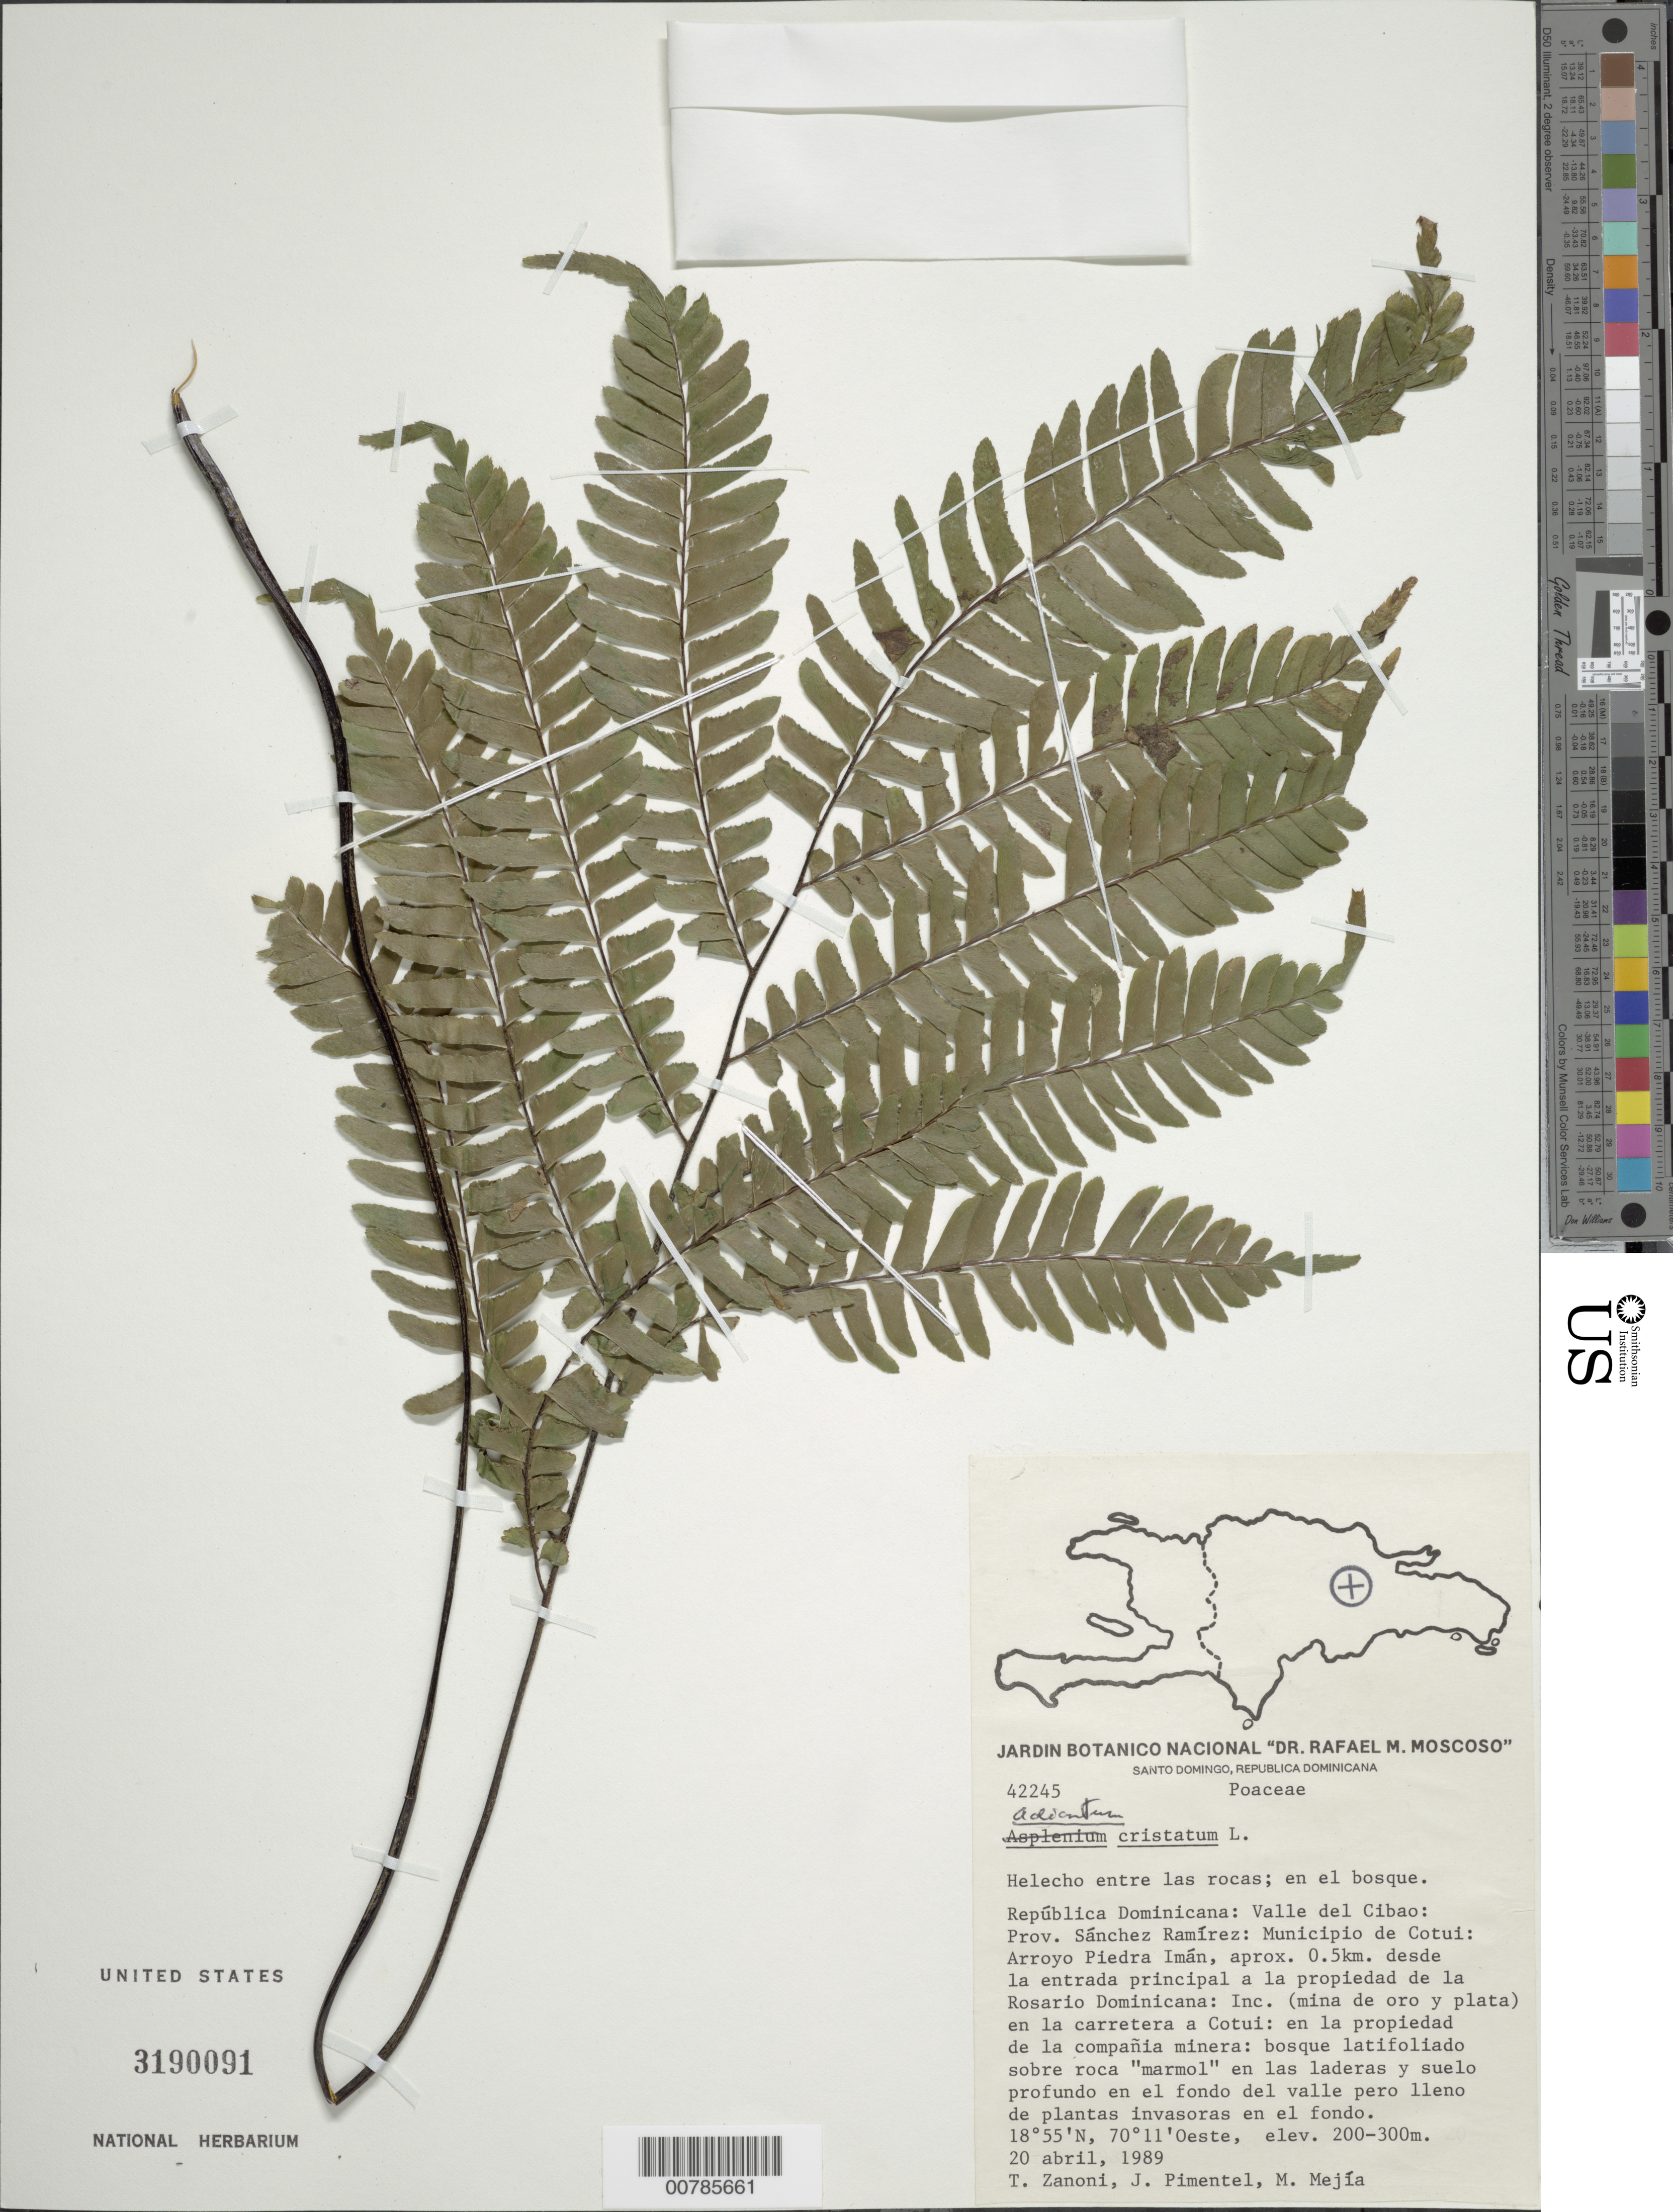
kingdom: Plantae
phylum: Tracheophyta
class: Polypodiopsida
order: Polypodiales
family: Pteridaceae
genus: Adiantum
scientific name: Adiantum pyramidale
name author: (L.) Willd.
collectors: T. A. Zanoni, J. Pimentel & M. Mejia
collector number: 42245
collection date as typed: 20 Apr 1989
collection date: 1989-04-20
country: Dominican Republic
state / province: Sanchez Ramirez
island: Hispaniola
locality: Mun. de Cotui, Valle del Cibao, 0.5 km desde de la Rosario Dominicana Inc., en la carretera a Botui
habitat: Bosque latifoliado sobre roca marmol en las laderas y suelo profondo den el fondo del valle pero lleno de plantas invasoras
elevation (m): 200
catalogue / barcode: US 3190091